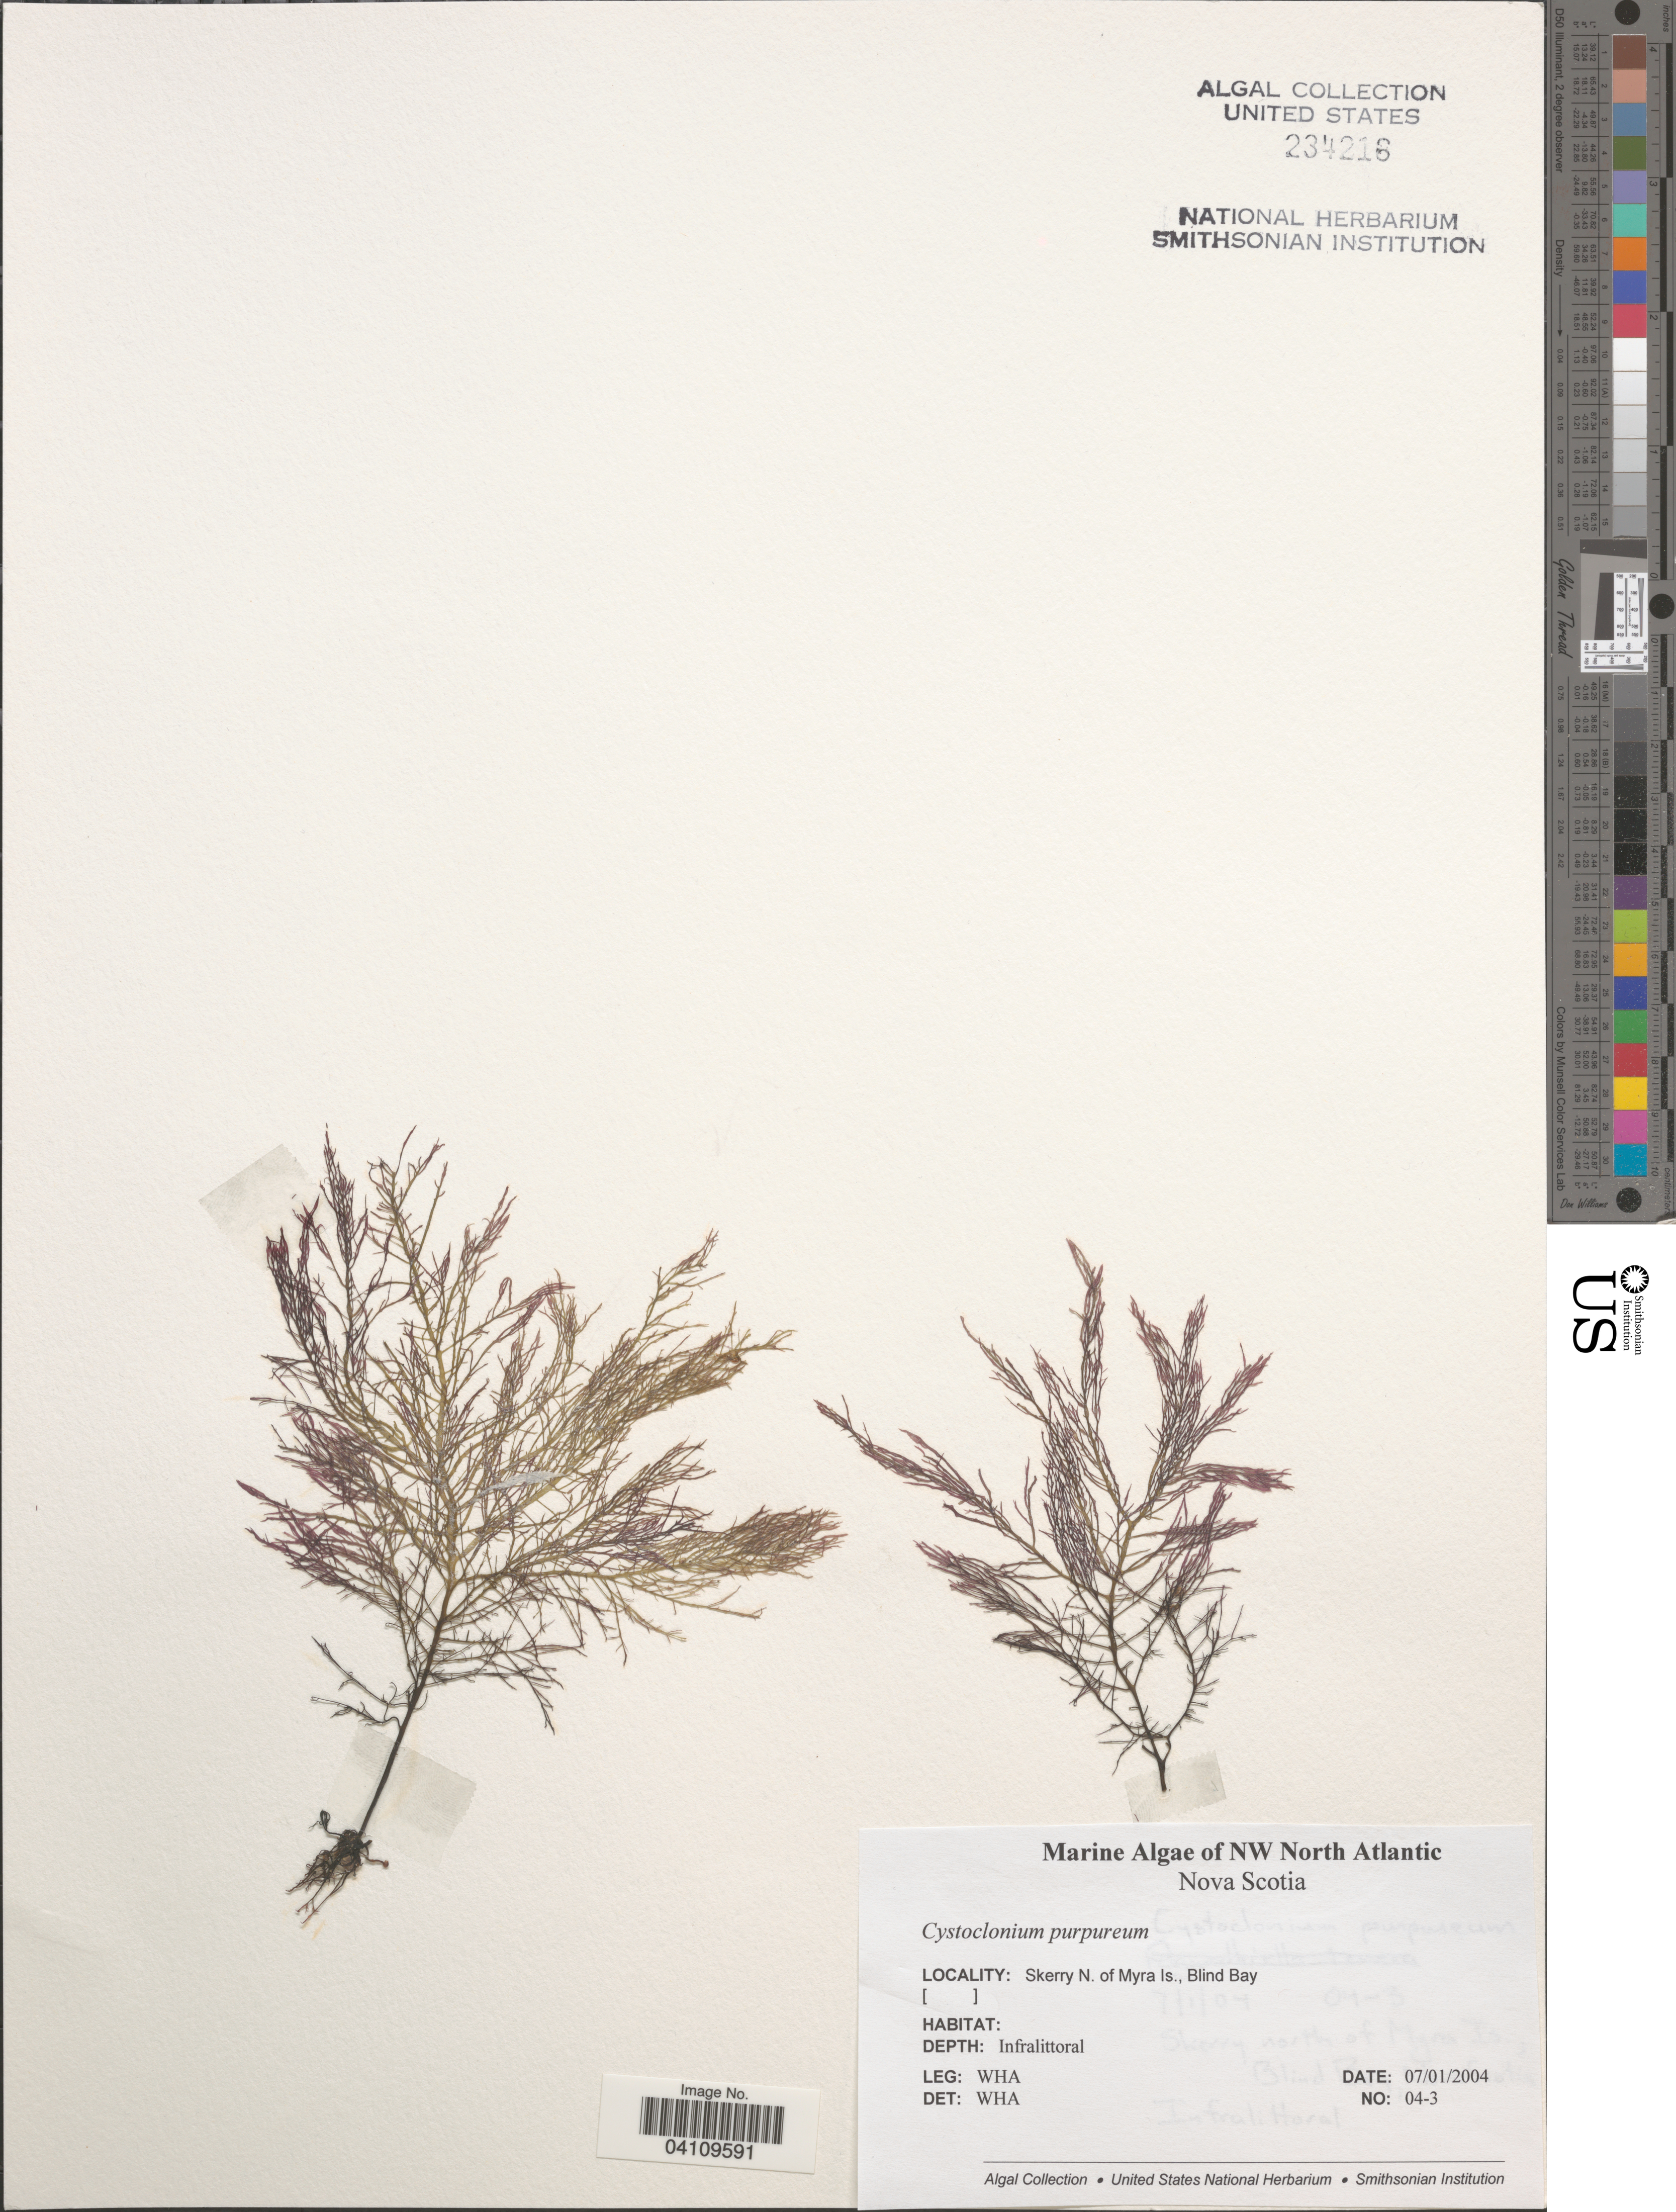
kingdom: Plantae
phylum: Rhodophyta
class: Florideophyceae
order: Gigartinales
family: Cystocloniaceae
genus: Cystoclonium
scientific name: Cystoclonium purpureum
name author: (Huds.) Batters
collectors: W. H. Adey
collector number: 04-3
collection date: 2004-01-07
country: Canada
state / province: Nova Scotia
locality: NW North Atlantic. Skerry N. of Myra Is., Blind Bay.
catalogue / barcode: US 234216